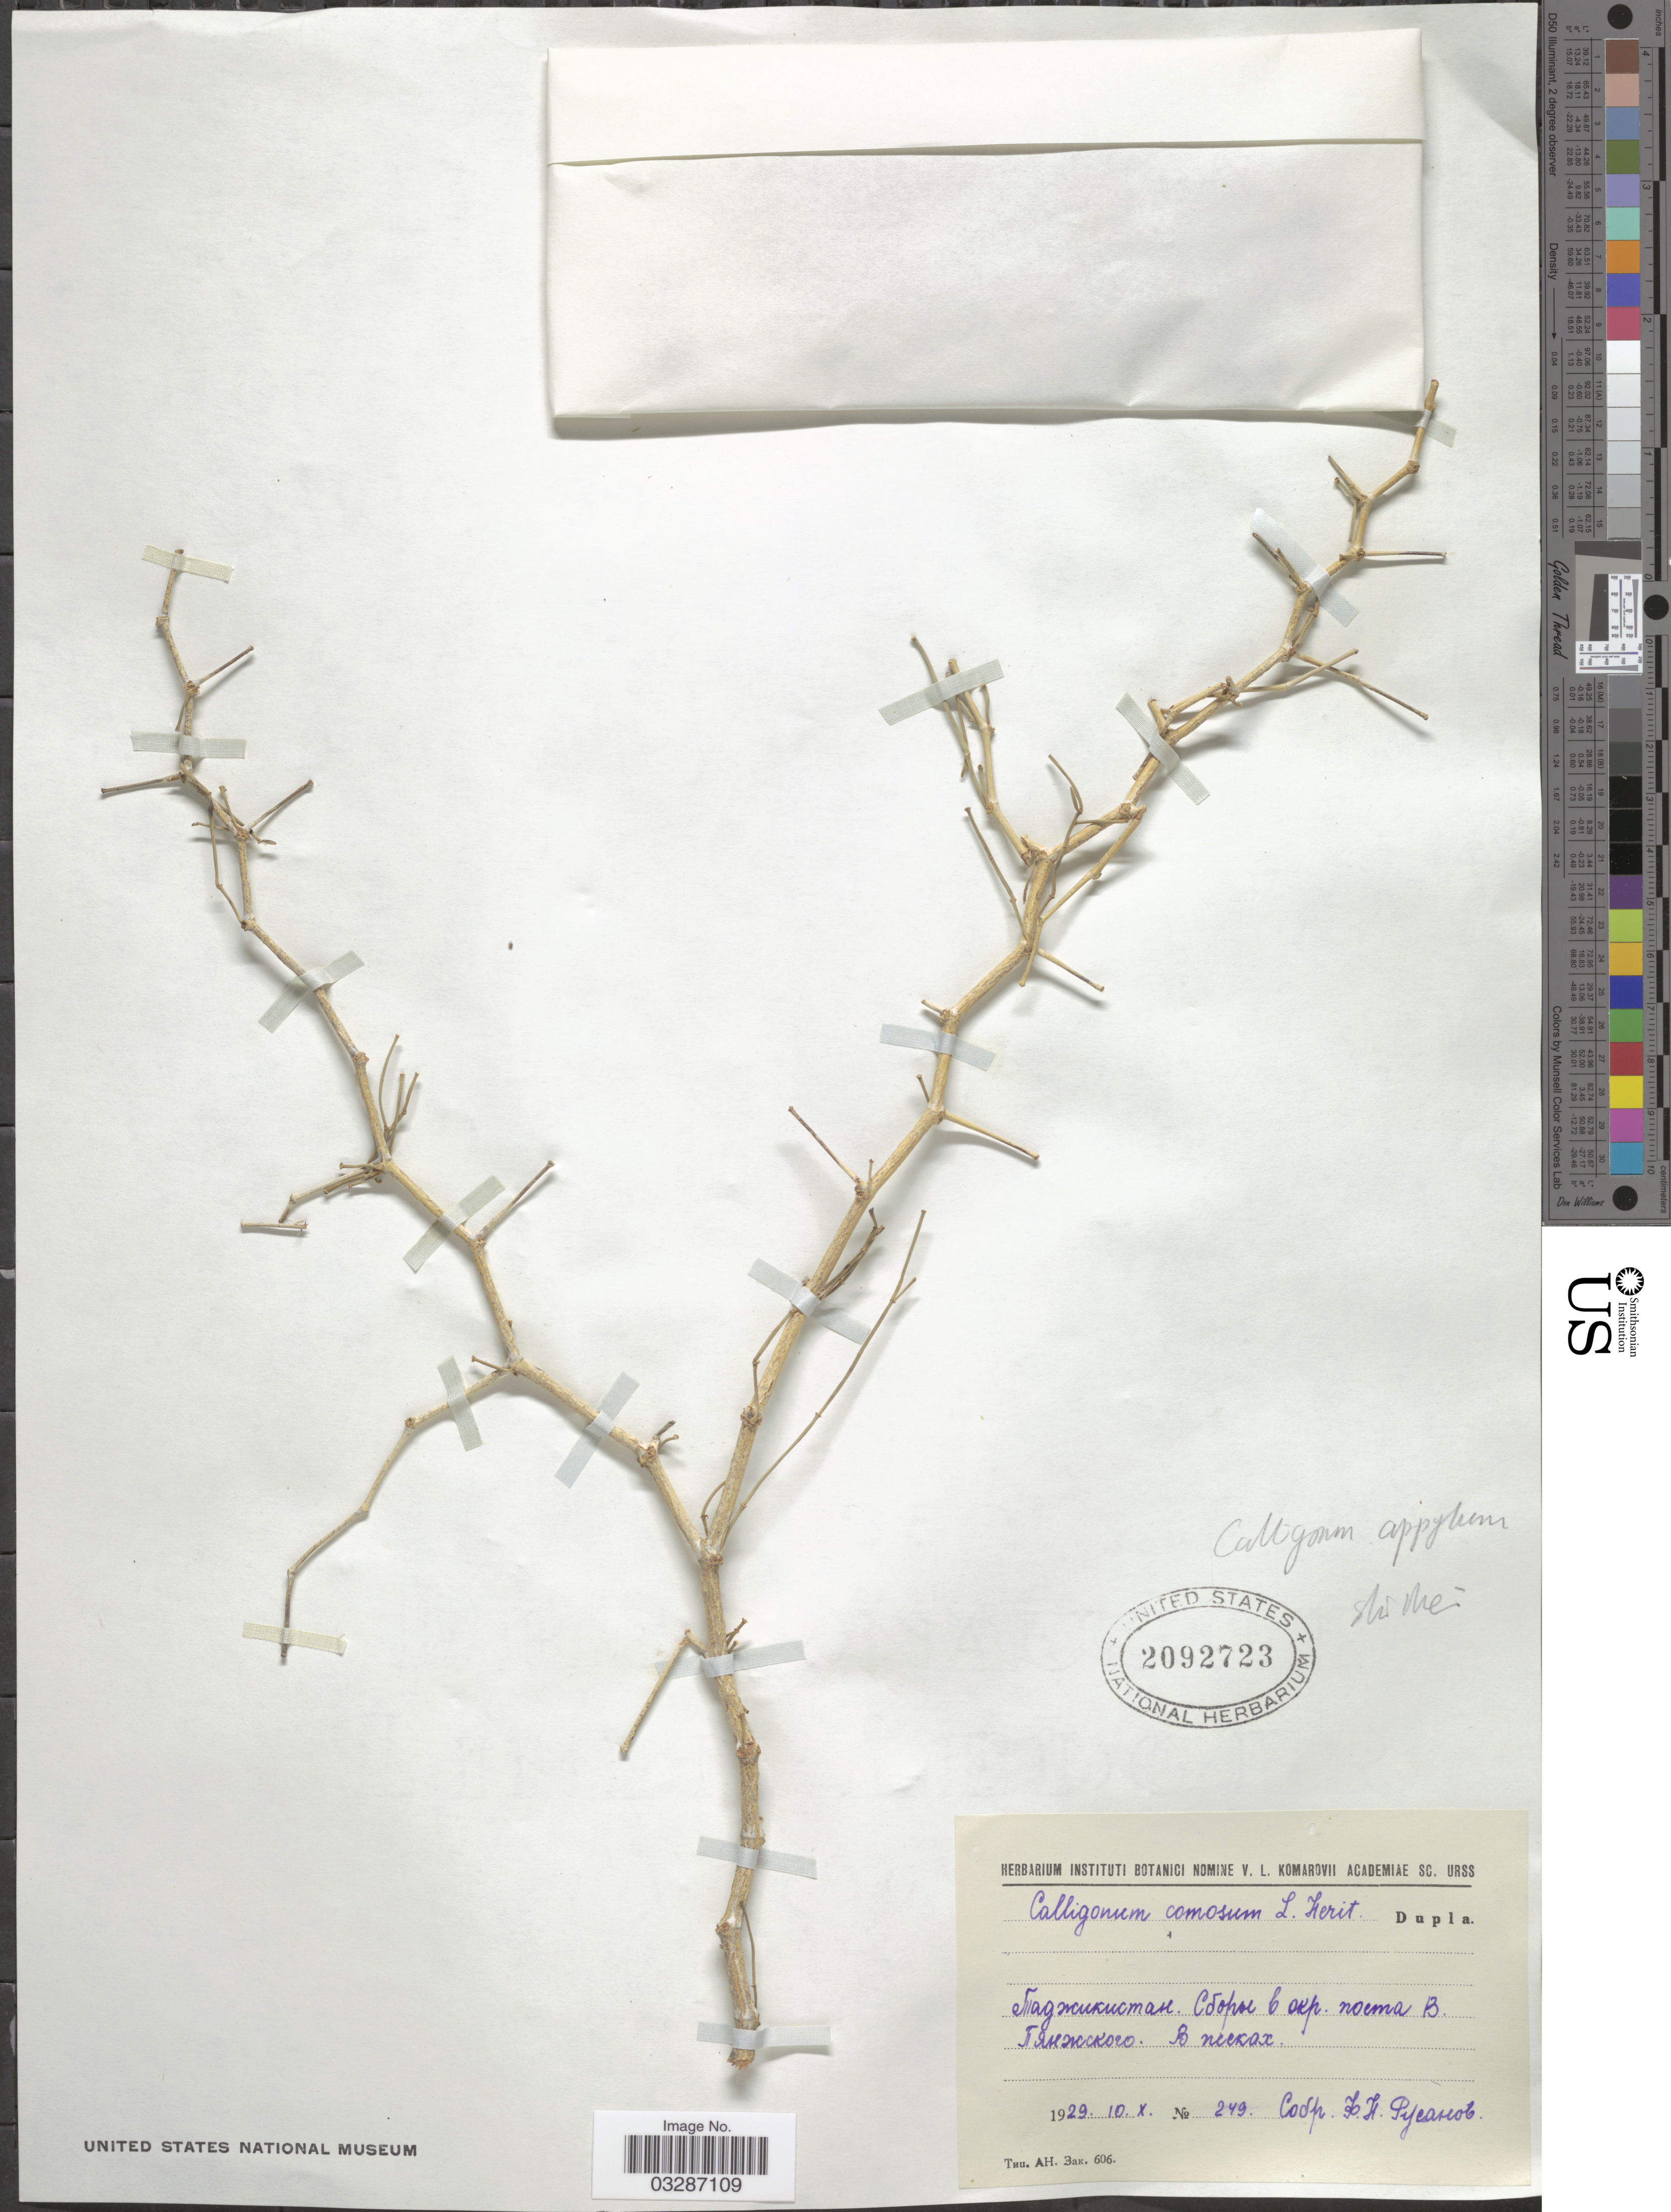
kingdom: Plantae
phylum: Tracheophyta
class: Magnoliopsida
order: Caryophyllales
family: Polygonaceae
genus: Calligonum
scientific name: Calligonum comosum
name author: L'Hér.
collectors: F. Rusanov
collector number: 249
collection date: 1929-10-10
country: Tajikistan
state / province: Khatlon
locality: Vicinity of Panji Poyon.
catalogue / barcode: US 2092723